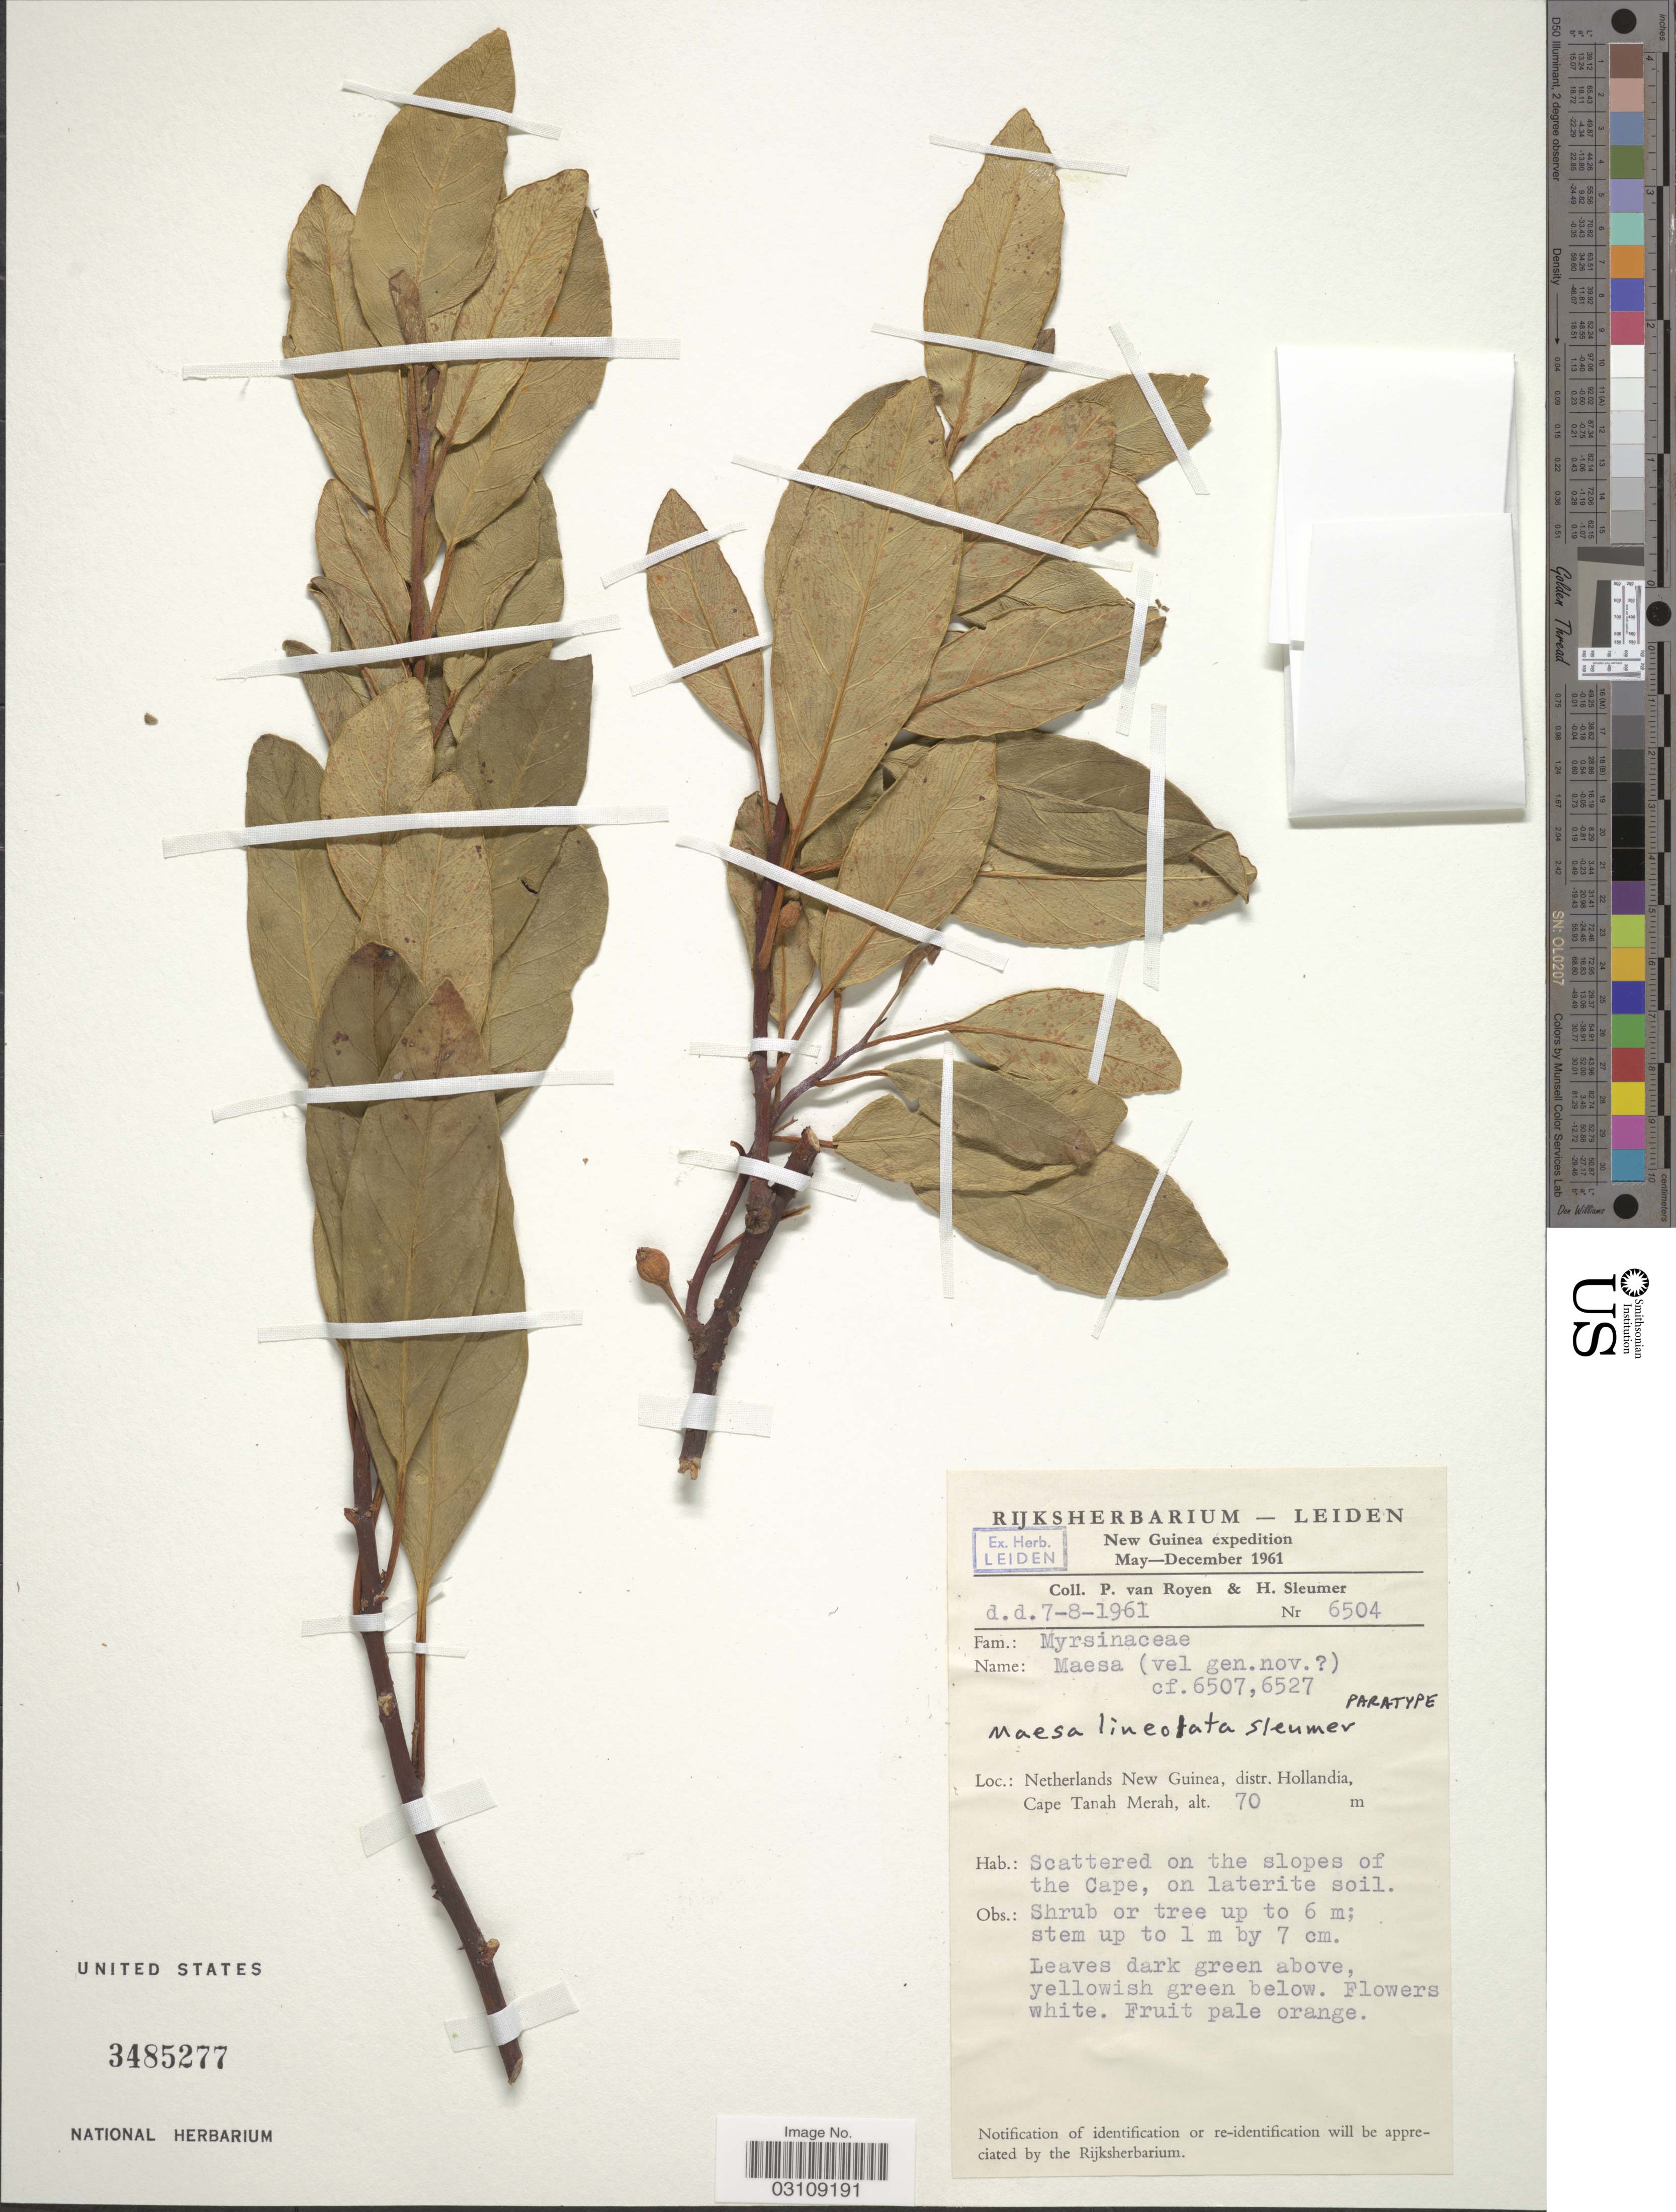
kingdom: Plantae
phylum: Tracheophyta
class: Magnoliopsida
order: Ericales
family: Primulaceae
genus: Maesa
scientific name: Maesa lineolata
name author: Sleumer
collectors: P. van Royen & H. O. Sleumer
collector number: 6504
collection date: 1961-08-07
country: Indonesia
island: New Guinea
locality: Netherlands New Guinea, distr. Hollandia, Cape Tanah Merah.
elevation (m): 70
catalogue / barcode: US 3485277